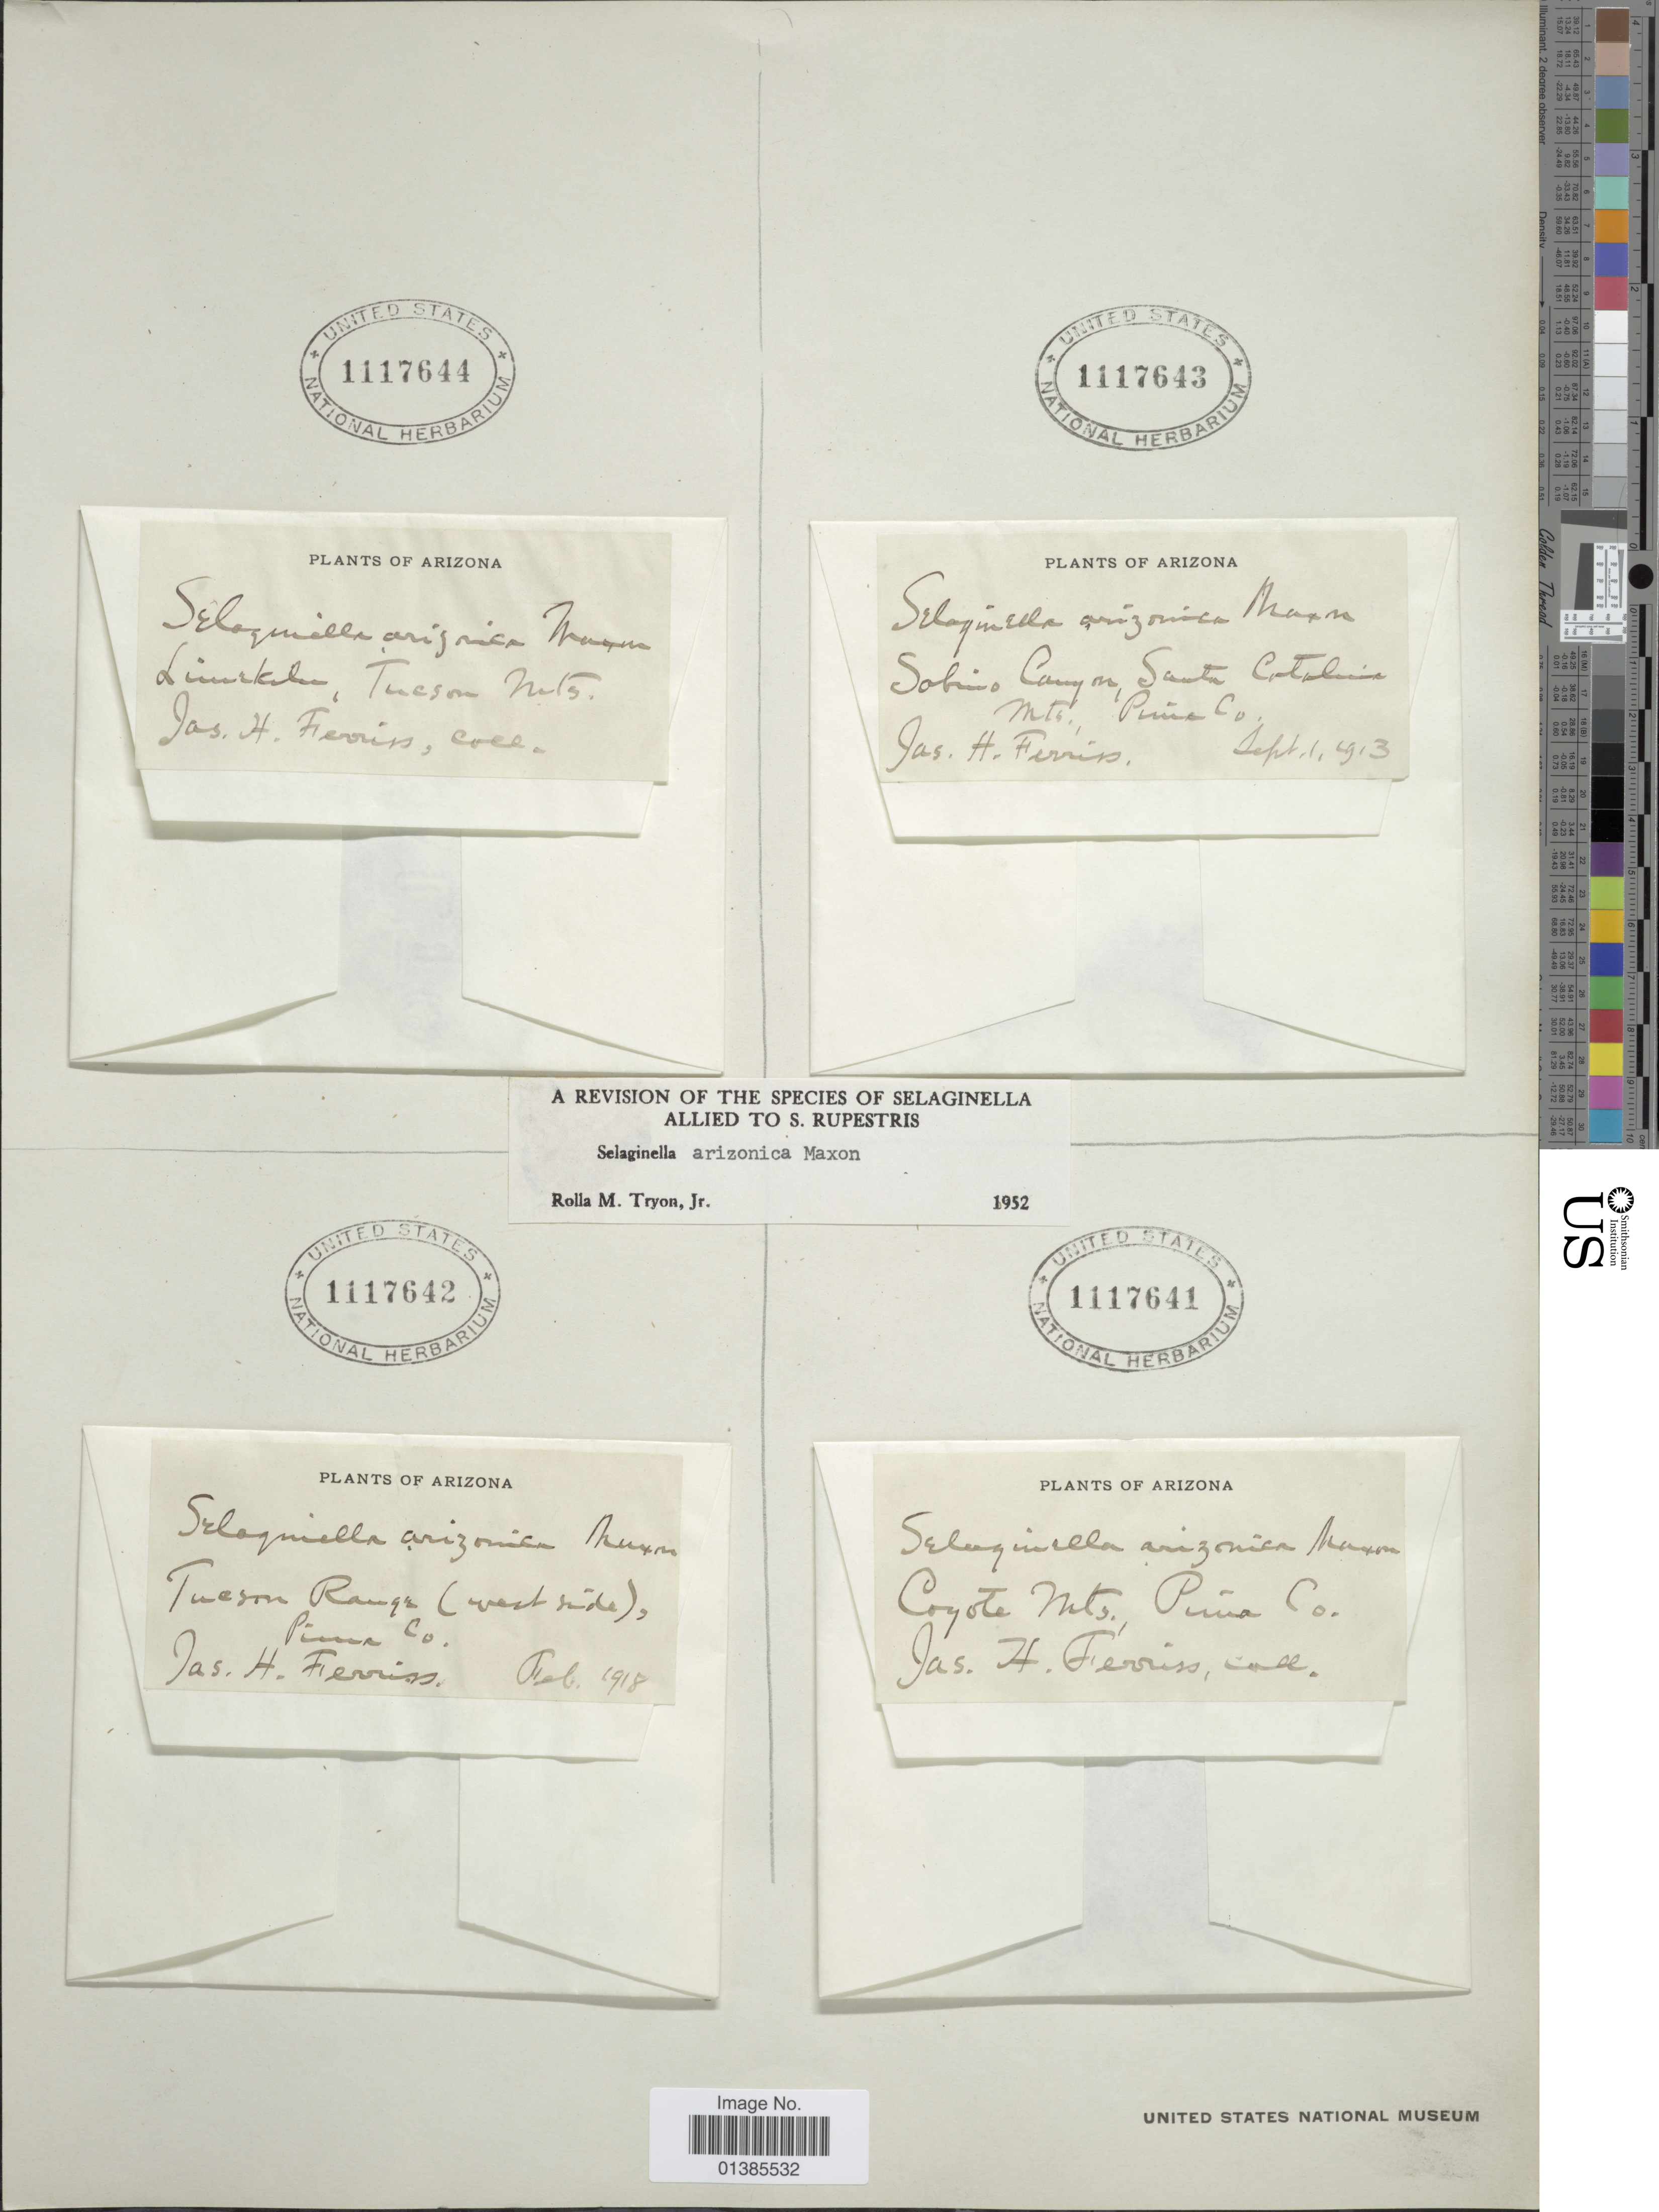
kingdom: Plantae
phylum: Tracheophyta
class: Lycopodiopsida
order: Selaginellales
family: Selaginellaceae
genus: Selaginella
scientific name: Selaginella arizonica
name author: Maxon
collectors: J. Ferriss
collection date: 1913-09-01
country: United States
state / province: Arizona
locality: Sobino Canyon, Santa Catalina Mts., Pima Co.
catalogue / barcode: US 1117643-3